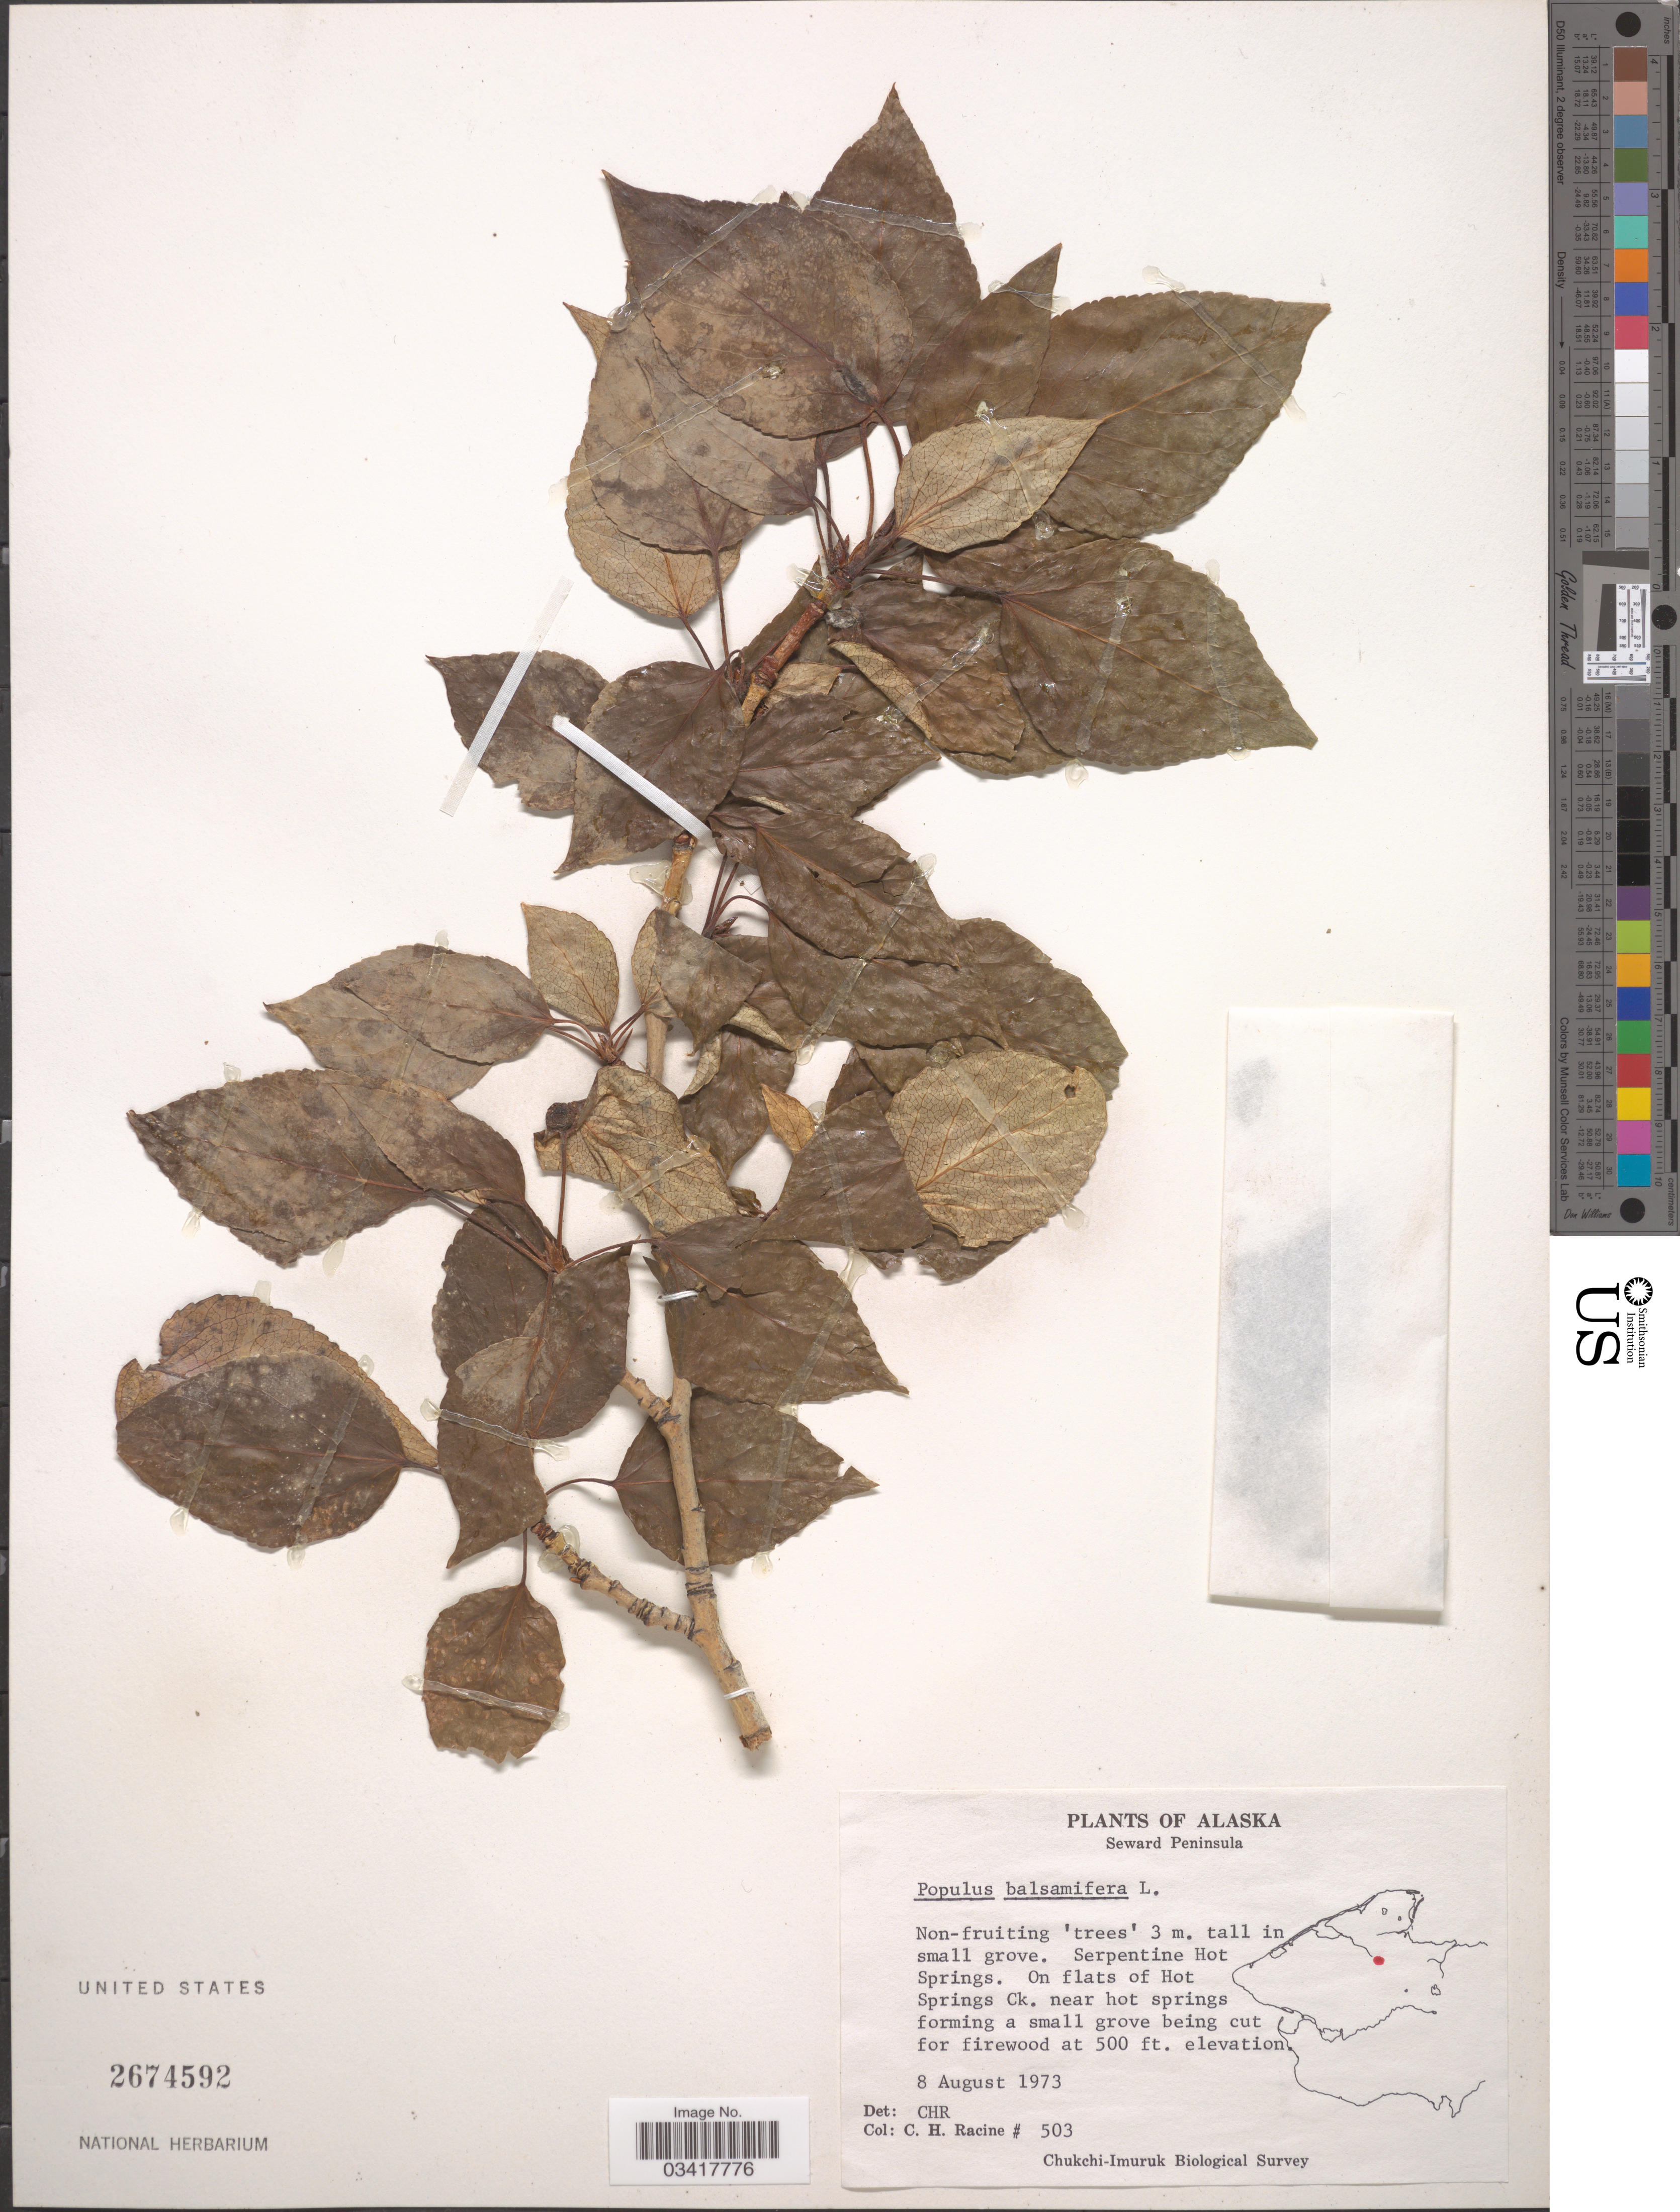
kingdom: Plantae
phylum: Tracheophyta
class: Magnoliopsida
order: Malpighiales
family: Salicaceae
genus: Populus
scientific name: Populus balsamifera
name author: L.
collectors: C. Racine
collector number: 503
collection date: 1973-08-08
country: United States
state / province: Alaska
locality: Seward Peninsula. Serpentine Hot Springs. On flats of Hot Springs Ck. near hot springs forming a small grove being cut for firewood.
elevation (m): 152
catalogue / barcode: US 2674592